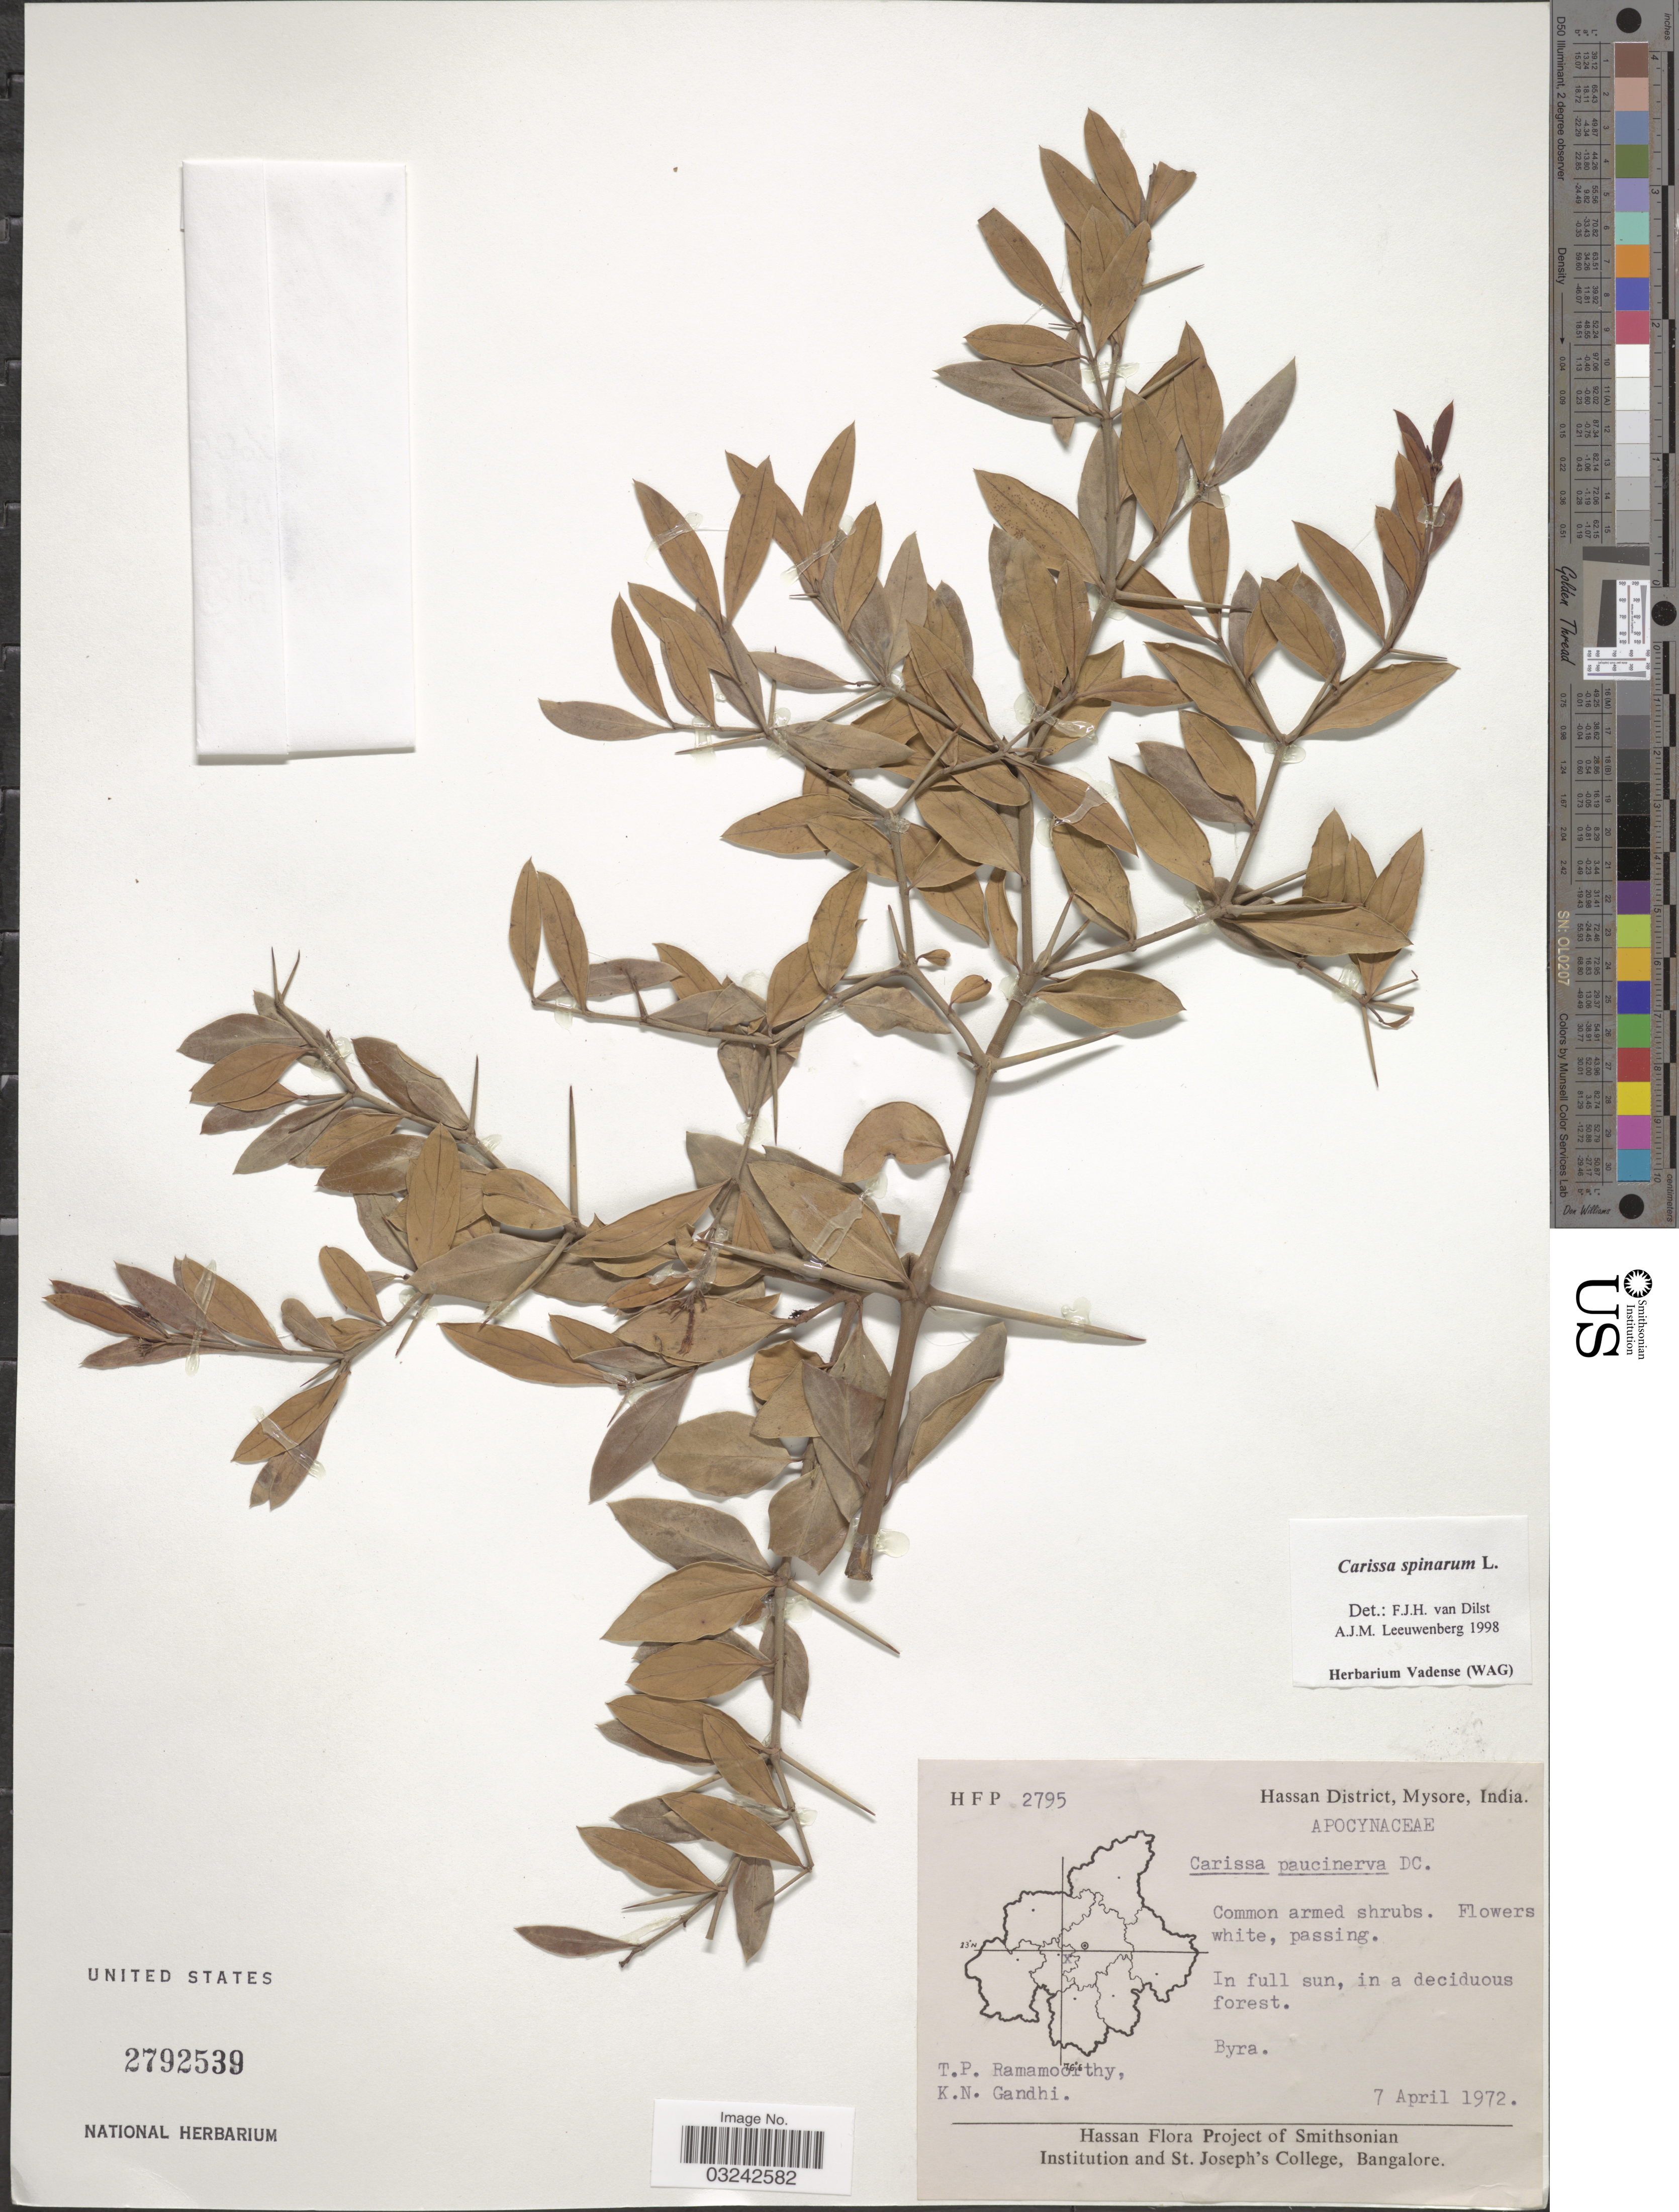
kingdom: Plantae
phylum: Tracheophyta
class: Magnoliopsida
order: Gentianales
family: Apocynaceae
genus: Carissa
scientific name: Carissa spinarum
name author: L.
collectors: T. P. Ramamoorthy & K. N. Gandhi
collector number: HFP2795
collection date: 1972-04-07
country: India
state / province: Karnataka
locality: Hassan District, Mysore. Byra.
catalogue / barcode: US 2792539